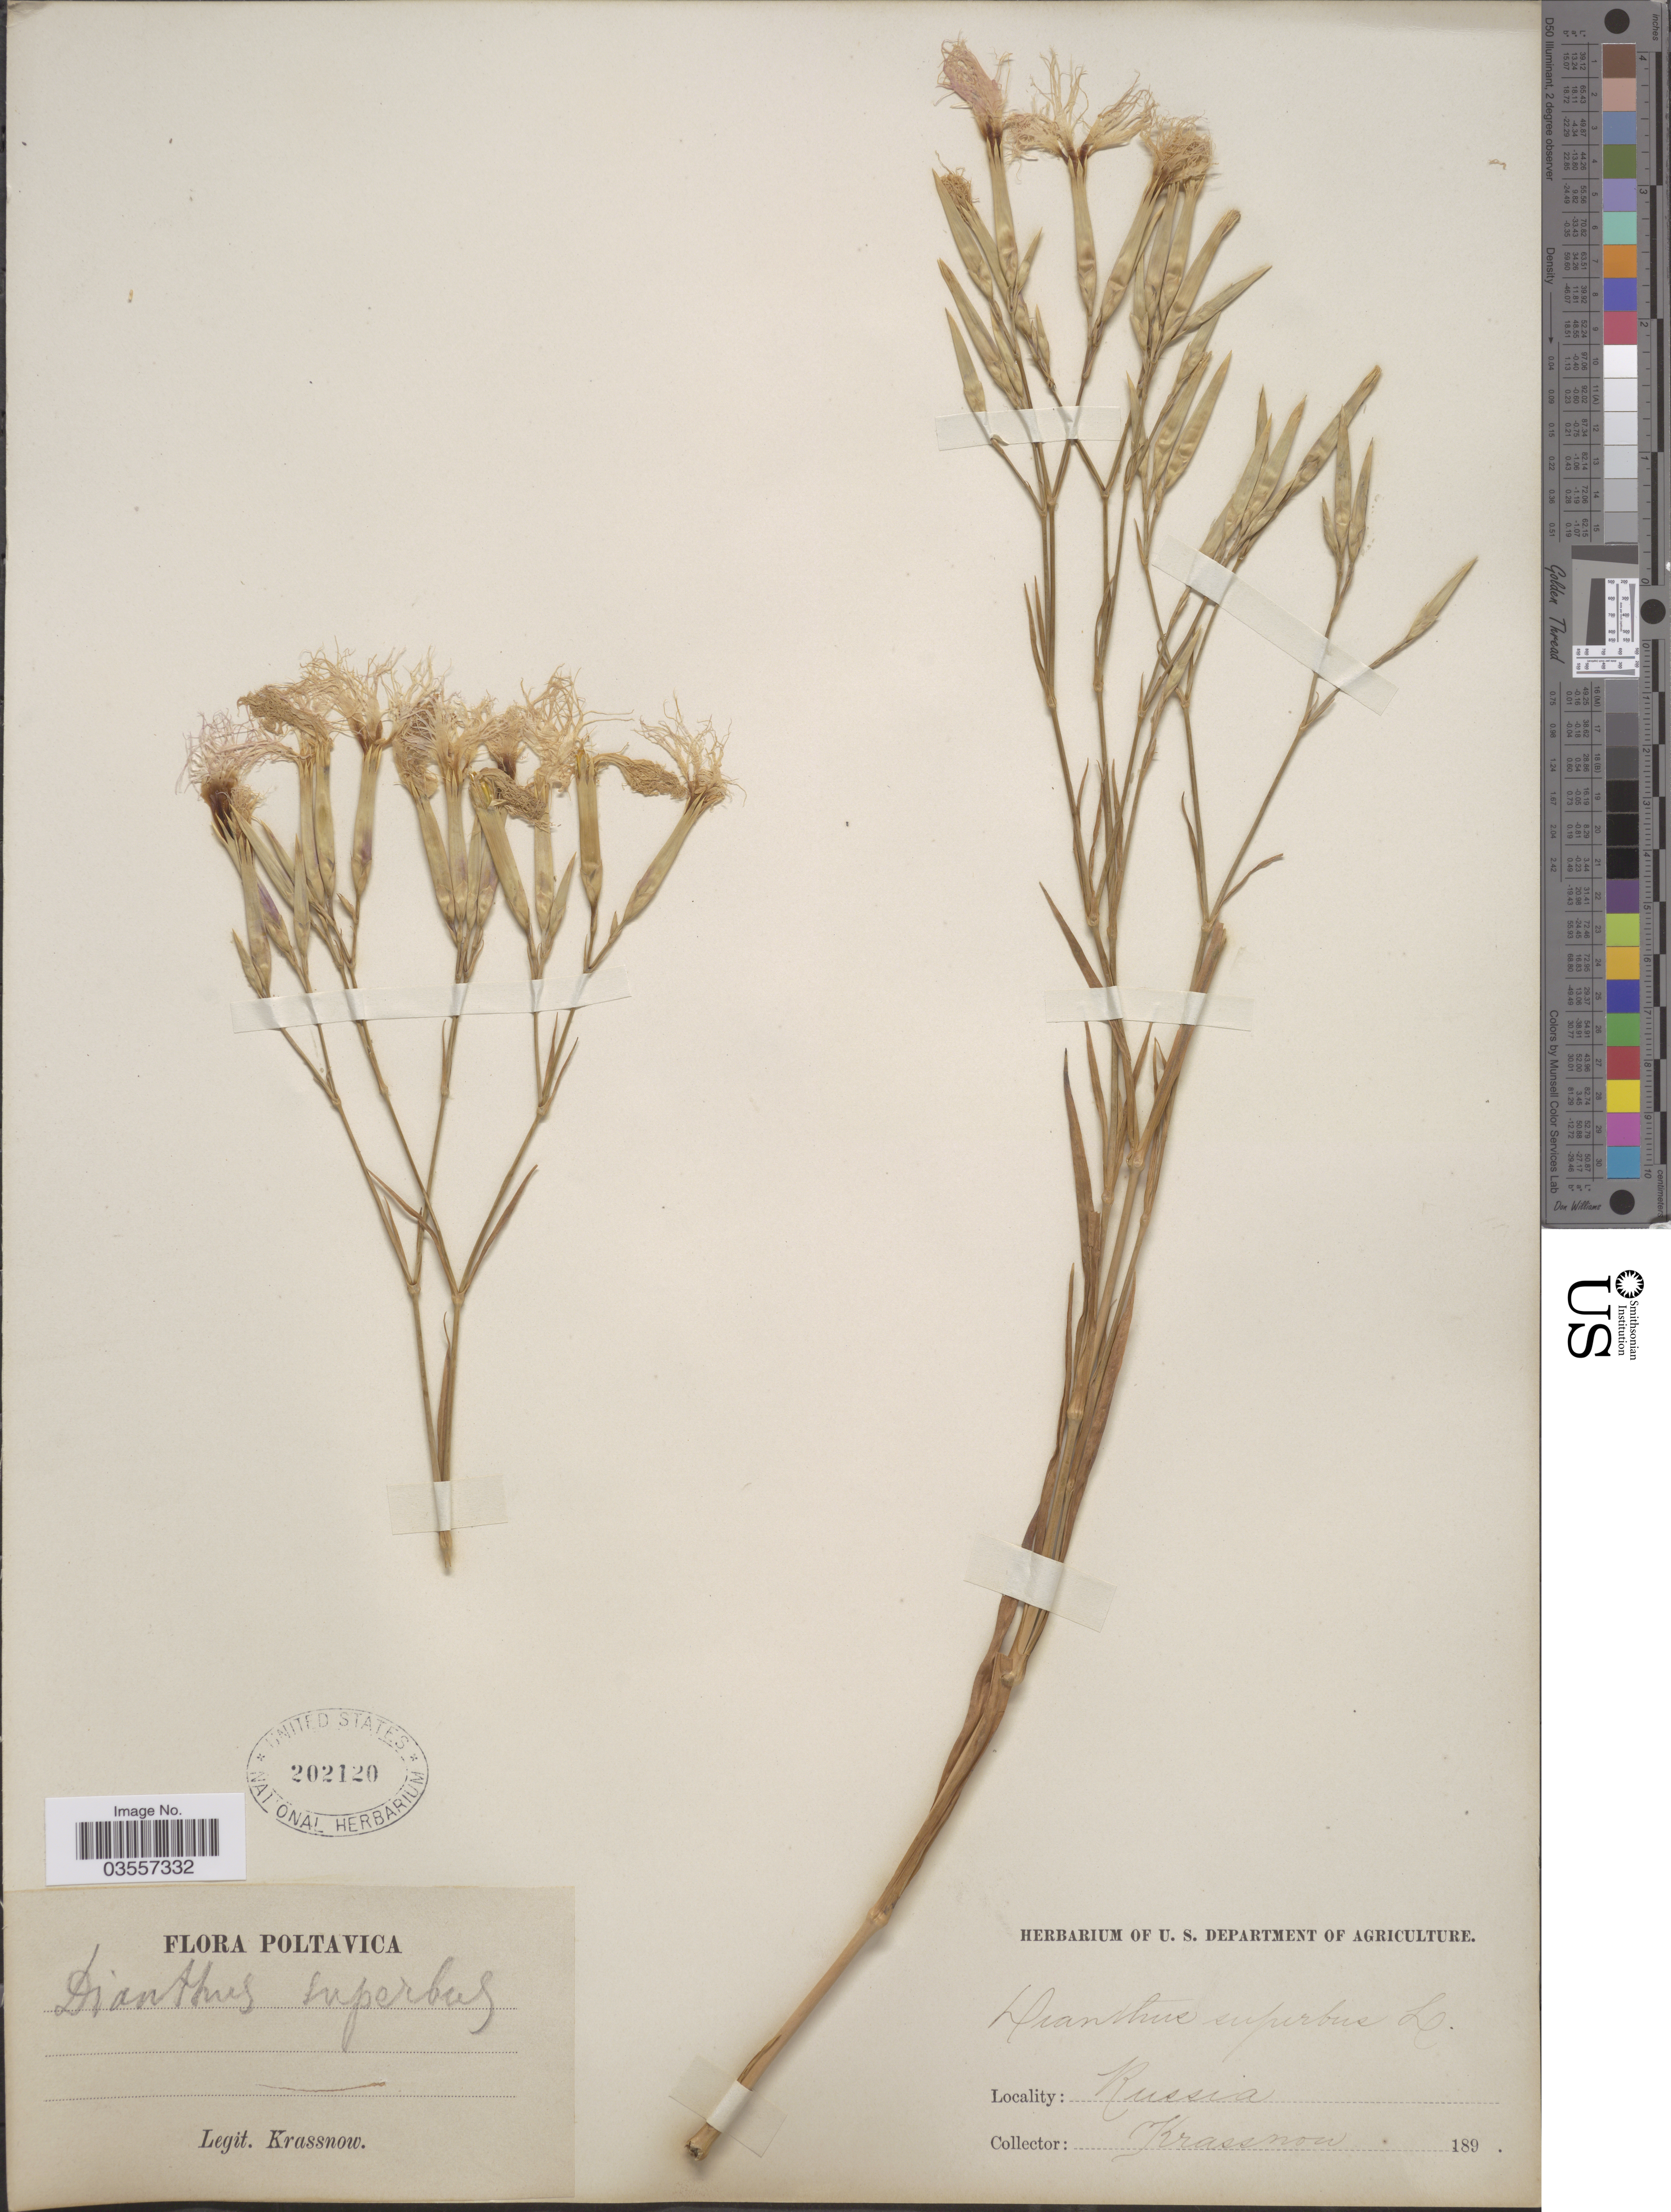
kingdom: Plantae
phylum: Tracheophyta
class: Magnoliopsida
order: Caryophyllales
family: Caryophyllaceae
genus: Dianthus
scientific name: Dianthus superbus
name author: L.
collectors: -. Krassnow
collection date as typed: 189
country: Ukraine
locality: Poltavica. Russia.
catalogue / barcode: US 202120